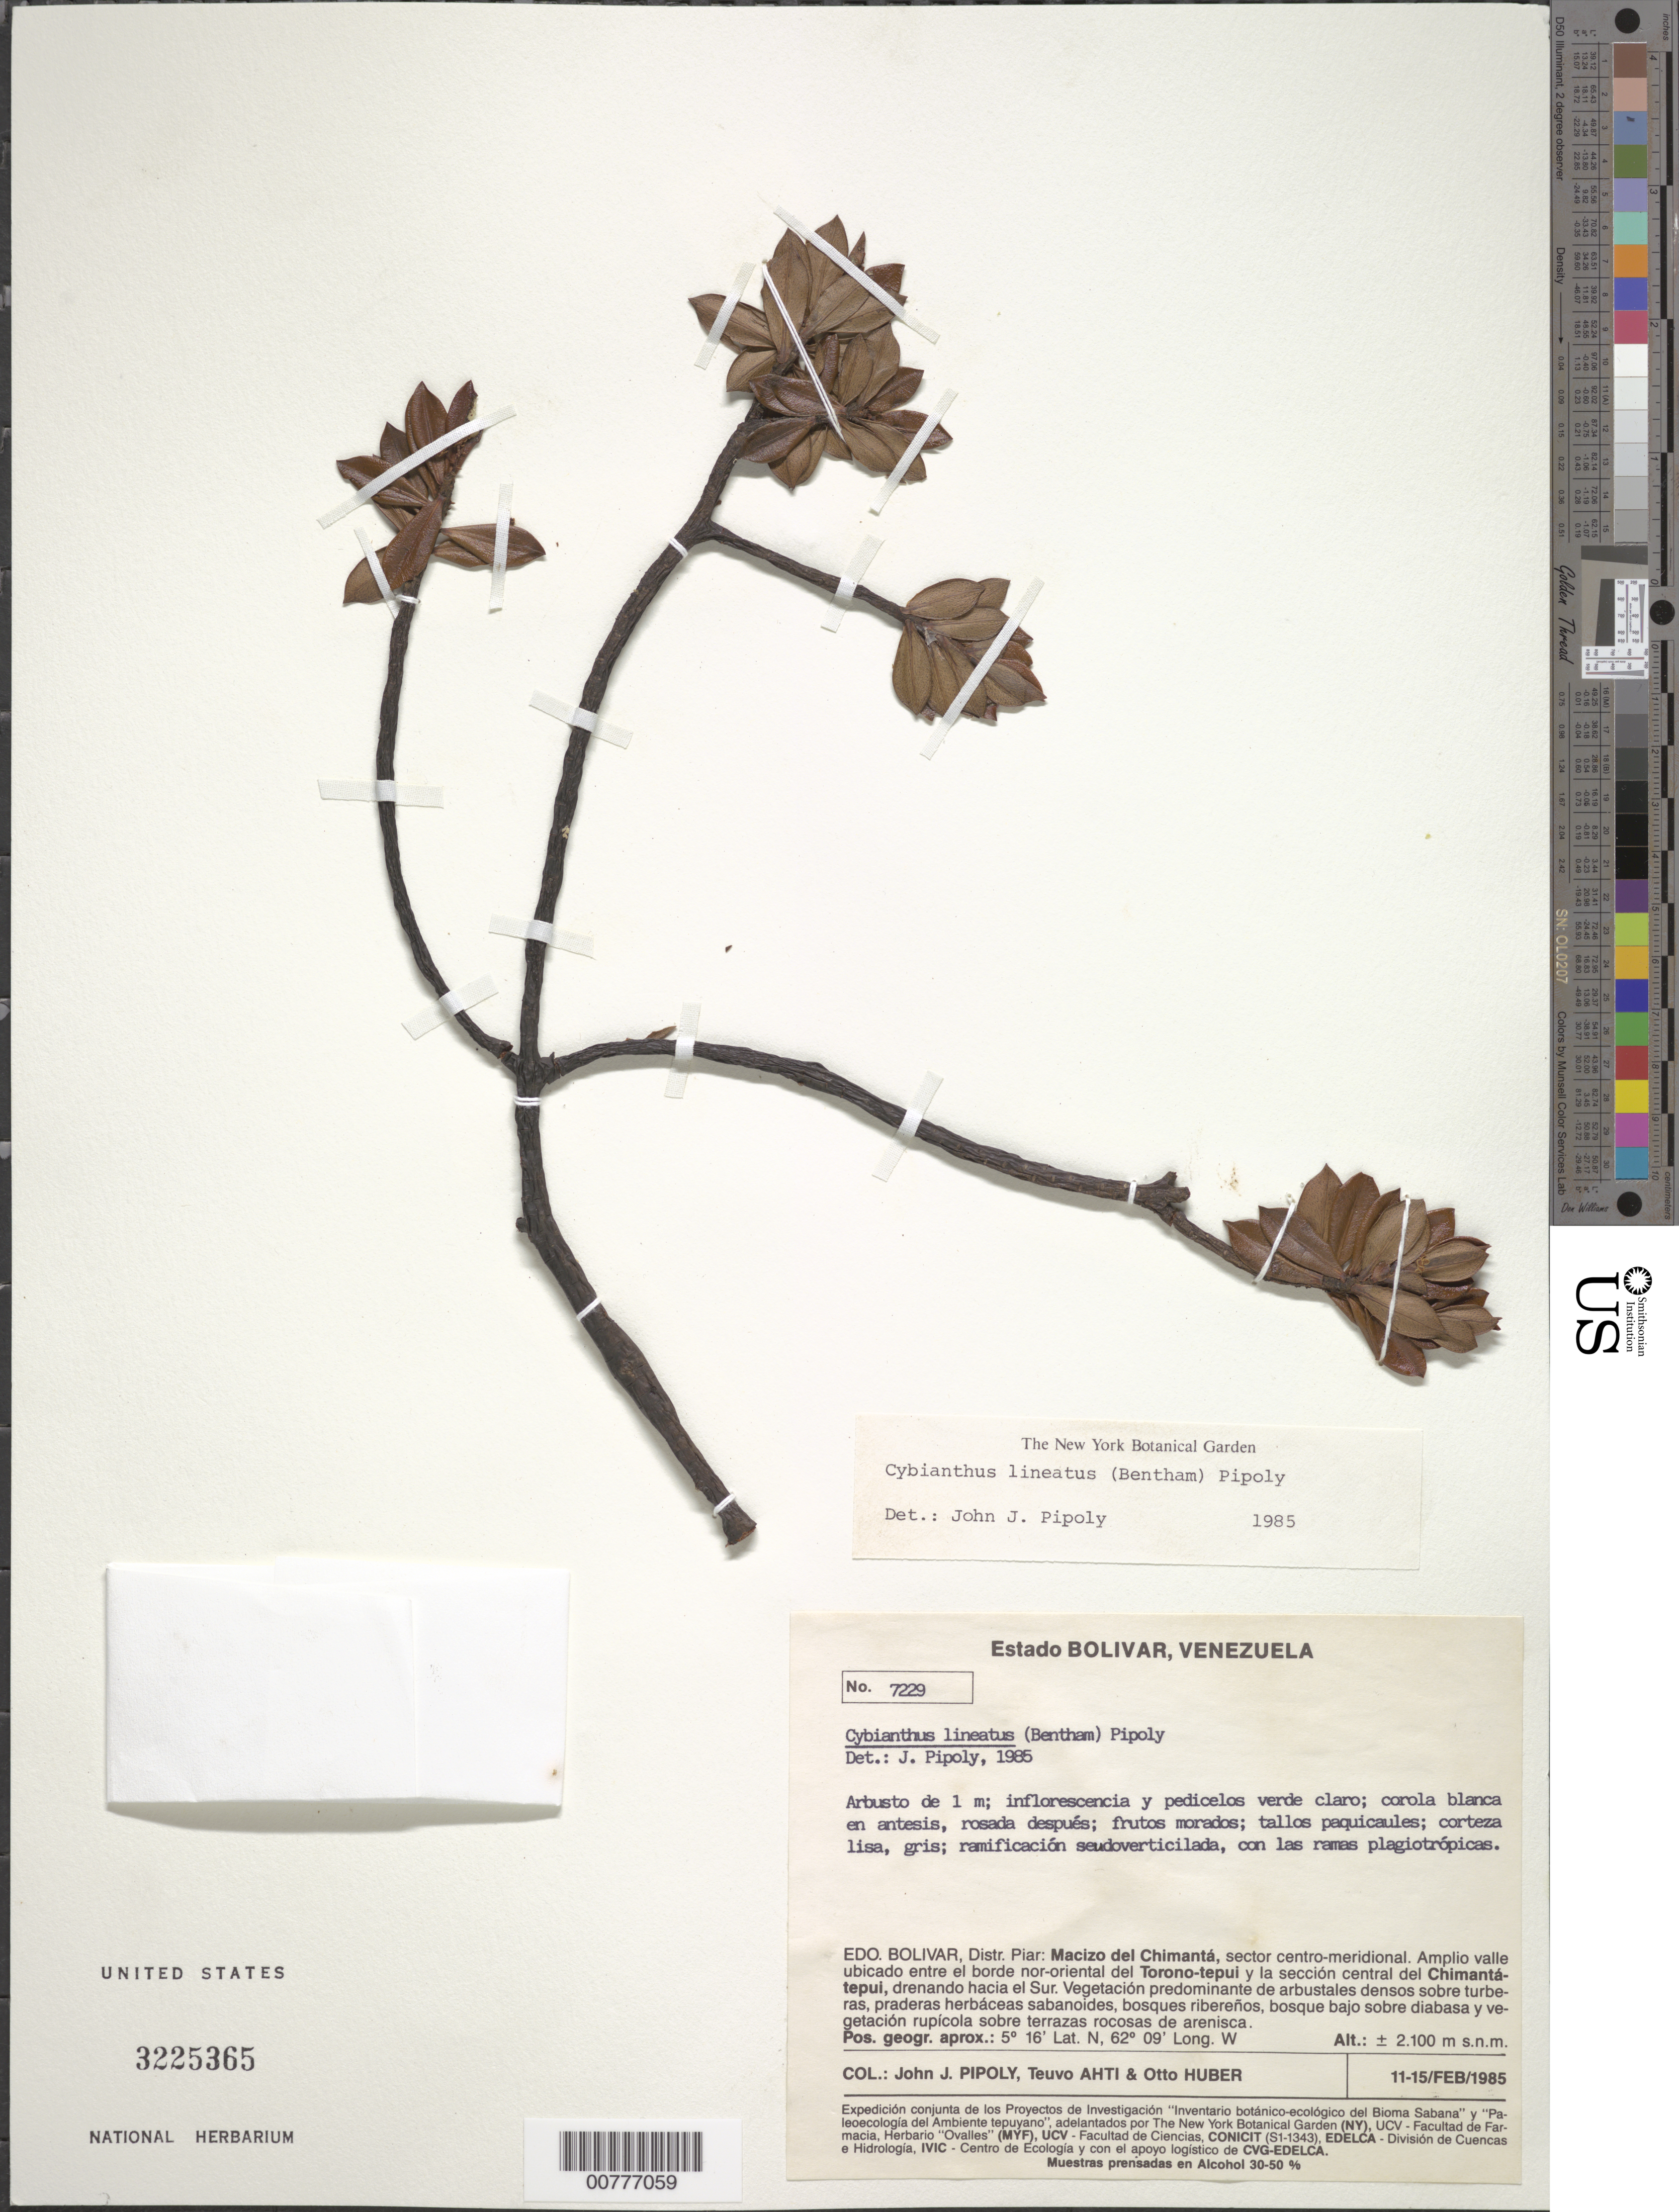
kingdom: Plantae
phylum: Tracheophyta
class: Magnoliopsida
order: Ericales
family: Primulaceae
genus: Cybianthus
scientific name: Cybianthus lineatus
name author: (Benth.) Pipoly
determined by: Pipoly, J. J., III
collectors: J. J. Pipoly, T. T. Ahti & O. Huber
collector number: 7229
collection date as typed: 11-Feb-85 to 15-Feb-85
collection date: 1985-02-11/1985-02-15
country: Venezuela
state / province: Bolívar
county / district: Piar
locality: Macizo del Chimantá, borde del Torono-tepuí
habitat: Arbustales densos sobre turberas, praderas herbaceas sabanoides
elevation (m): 2100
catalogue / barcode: US 3225365